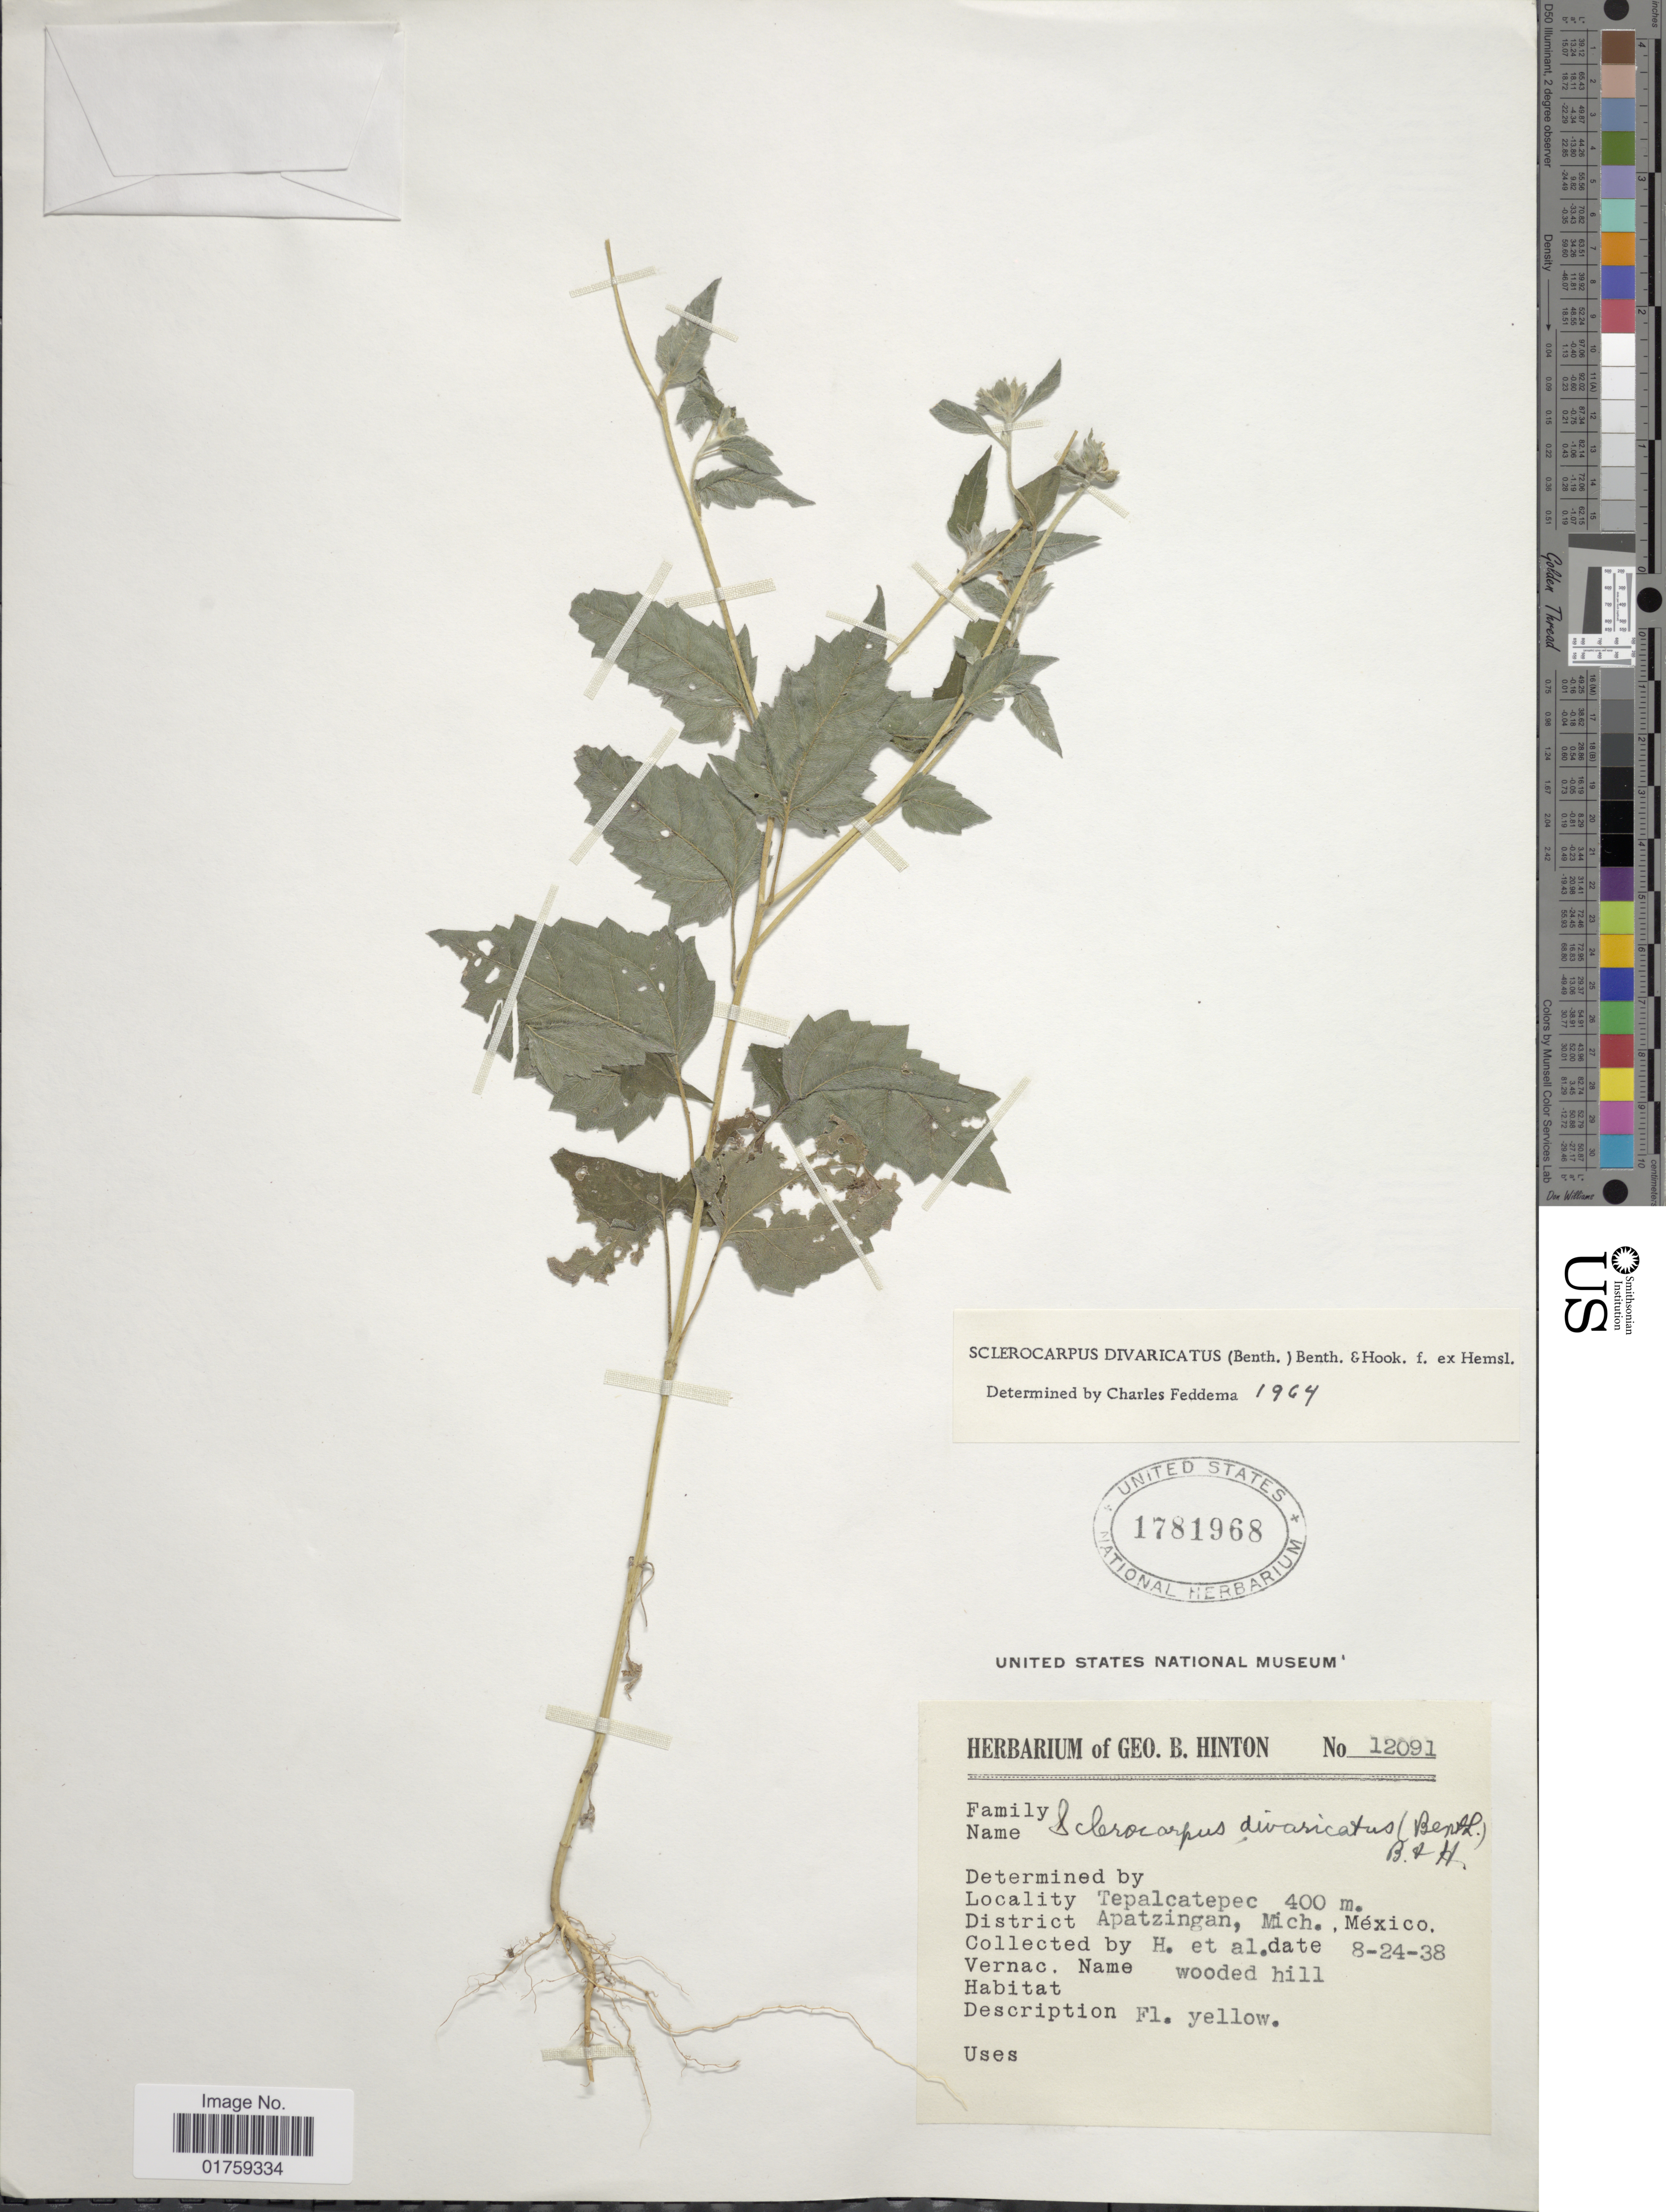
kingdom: Plantae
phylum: Tracheophyta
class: Magnoliopsida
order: Asterales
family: Asteraceae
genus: Sclerocarpus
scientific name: Sclerocarpus divaricatus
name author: (Benth.) Benth. & Hook. f. ex Hemsl.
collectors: G. B. Hinton & et al.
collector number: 12091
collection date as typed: Transcribed d/m/y: 24/8/38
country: Mexico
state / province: Michoacán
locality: Tepalcatepec, District Apatzingan, Mich., Mexico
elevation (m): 400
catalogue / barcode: US 1781968